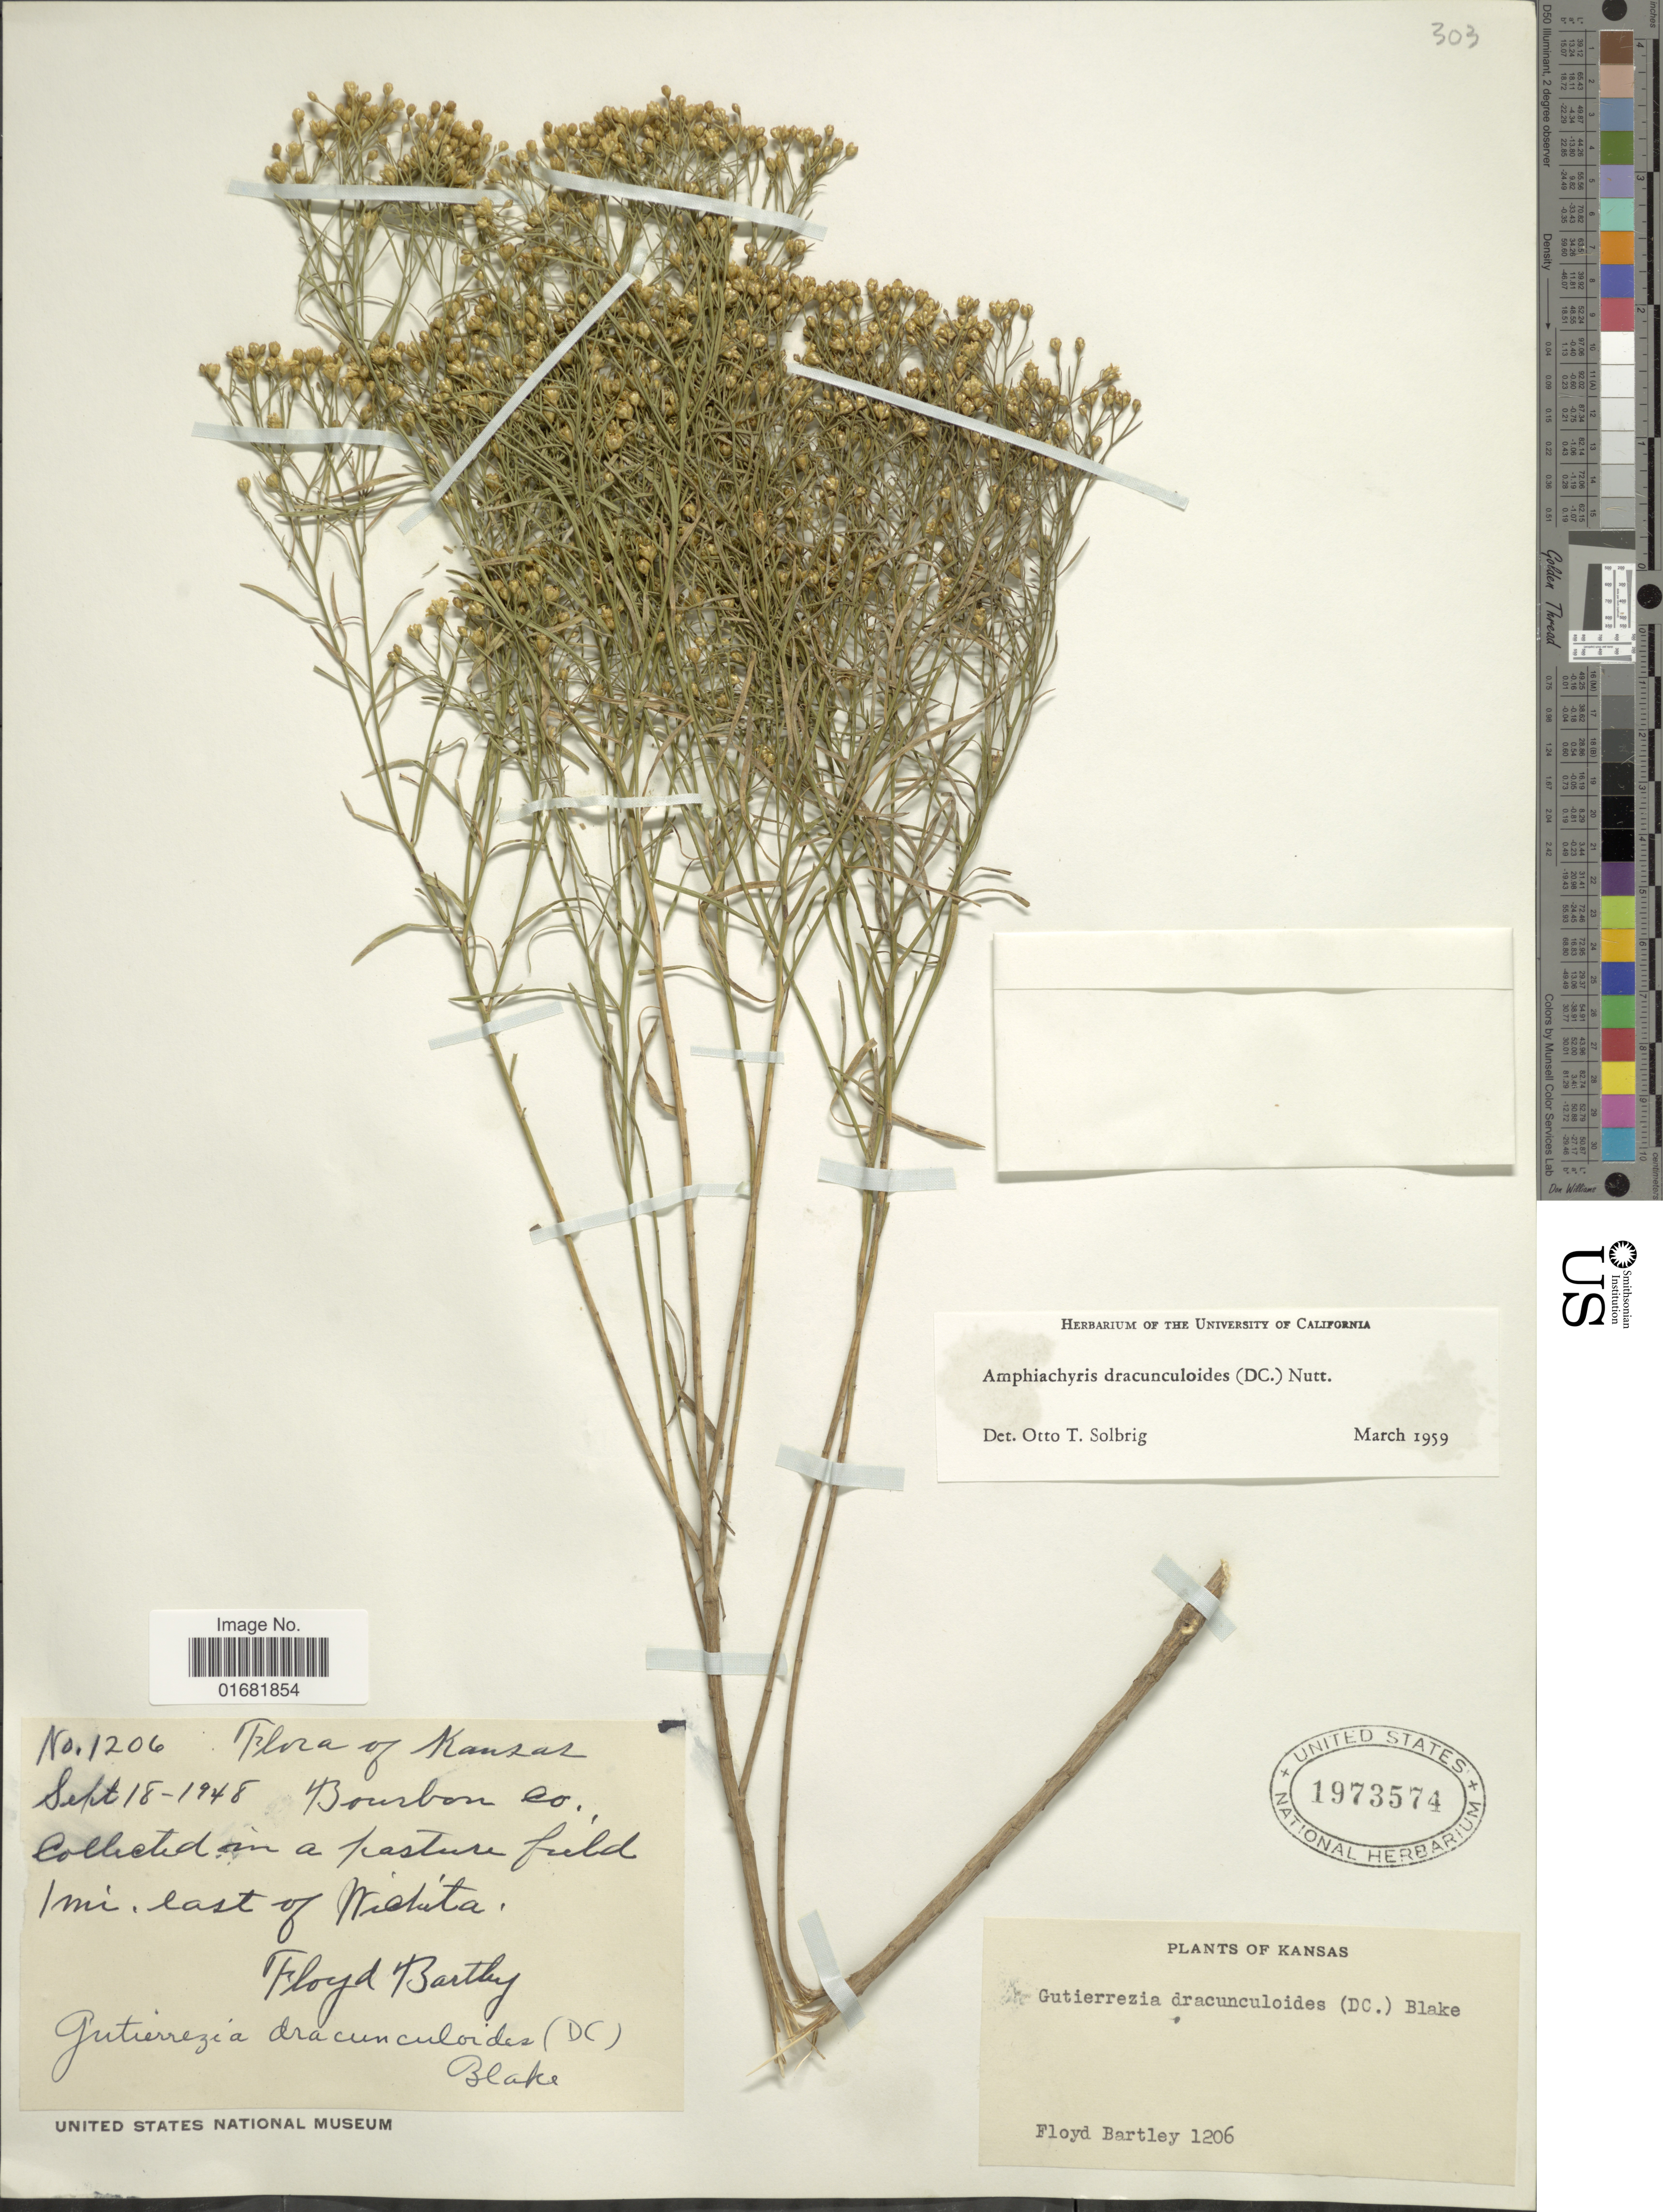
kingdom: Plantae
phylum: Tracheophyta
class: Magnoliopsida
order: Asterales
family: Asteraceae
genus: Amphiachyris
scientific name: Amphiachyris dracunculoides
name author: (DC.) Nutt.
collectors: F. Bartley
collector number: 1206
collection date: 1948-09-18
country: United States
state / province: Kansas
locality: Bourbon Co., 1 mi. east of Wichita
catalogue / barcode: US 1973574